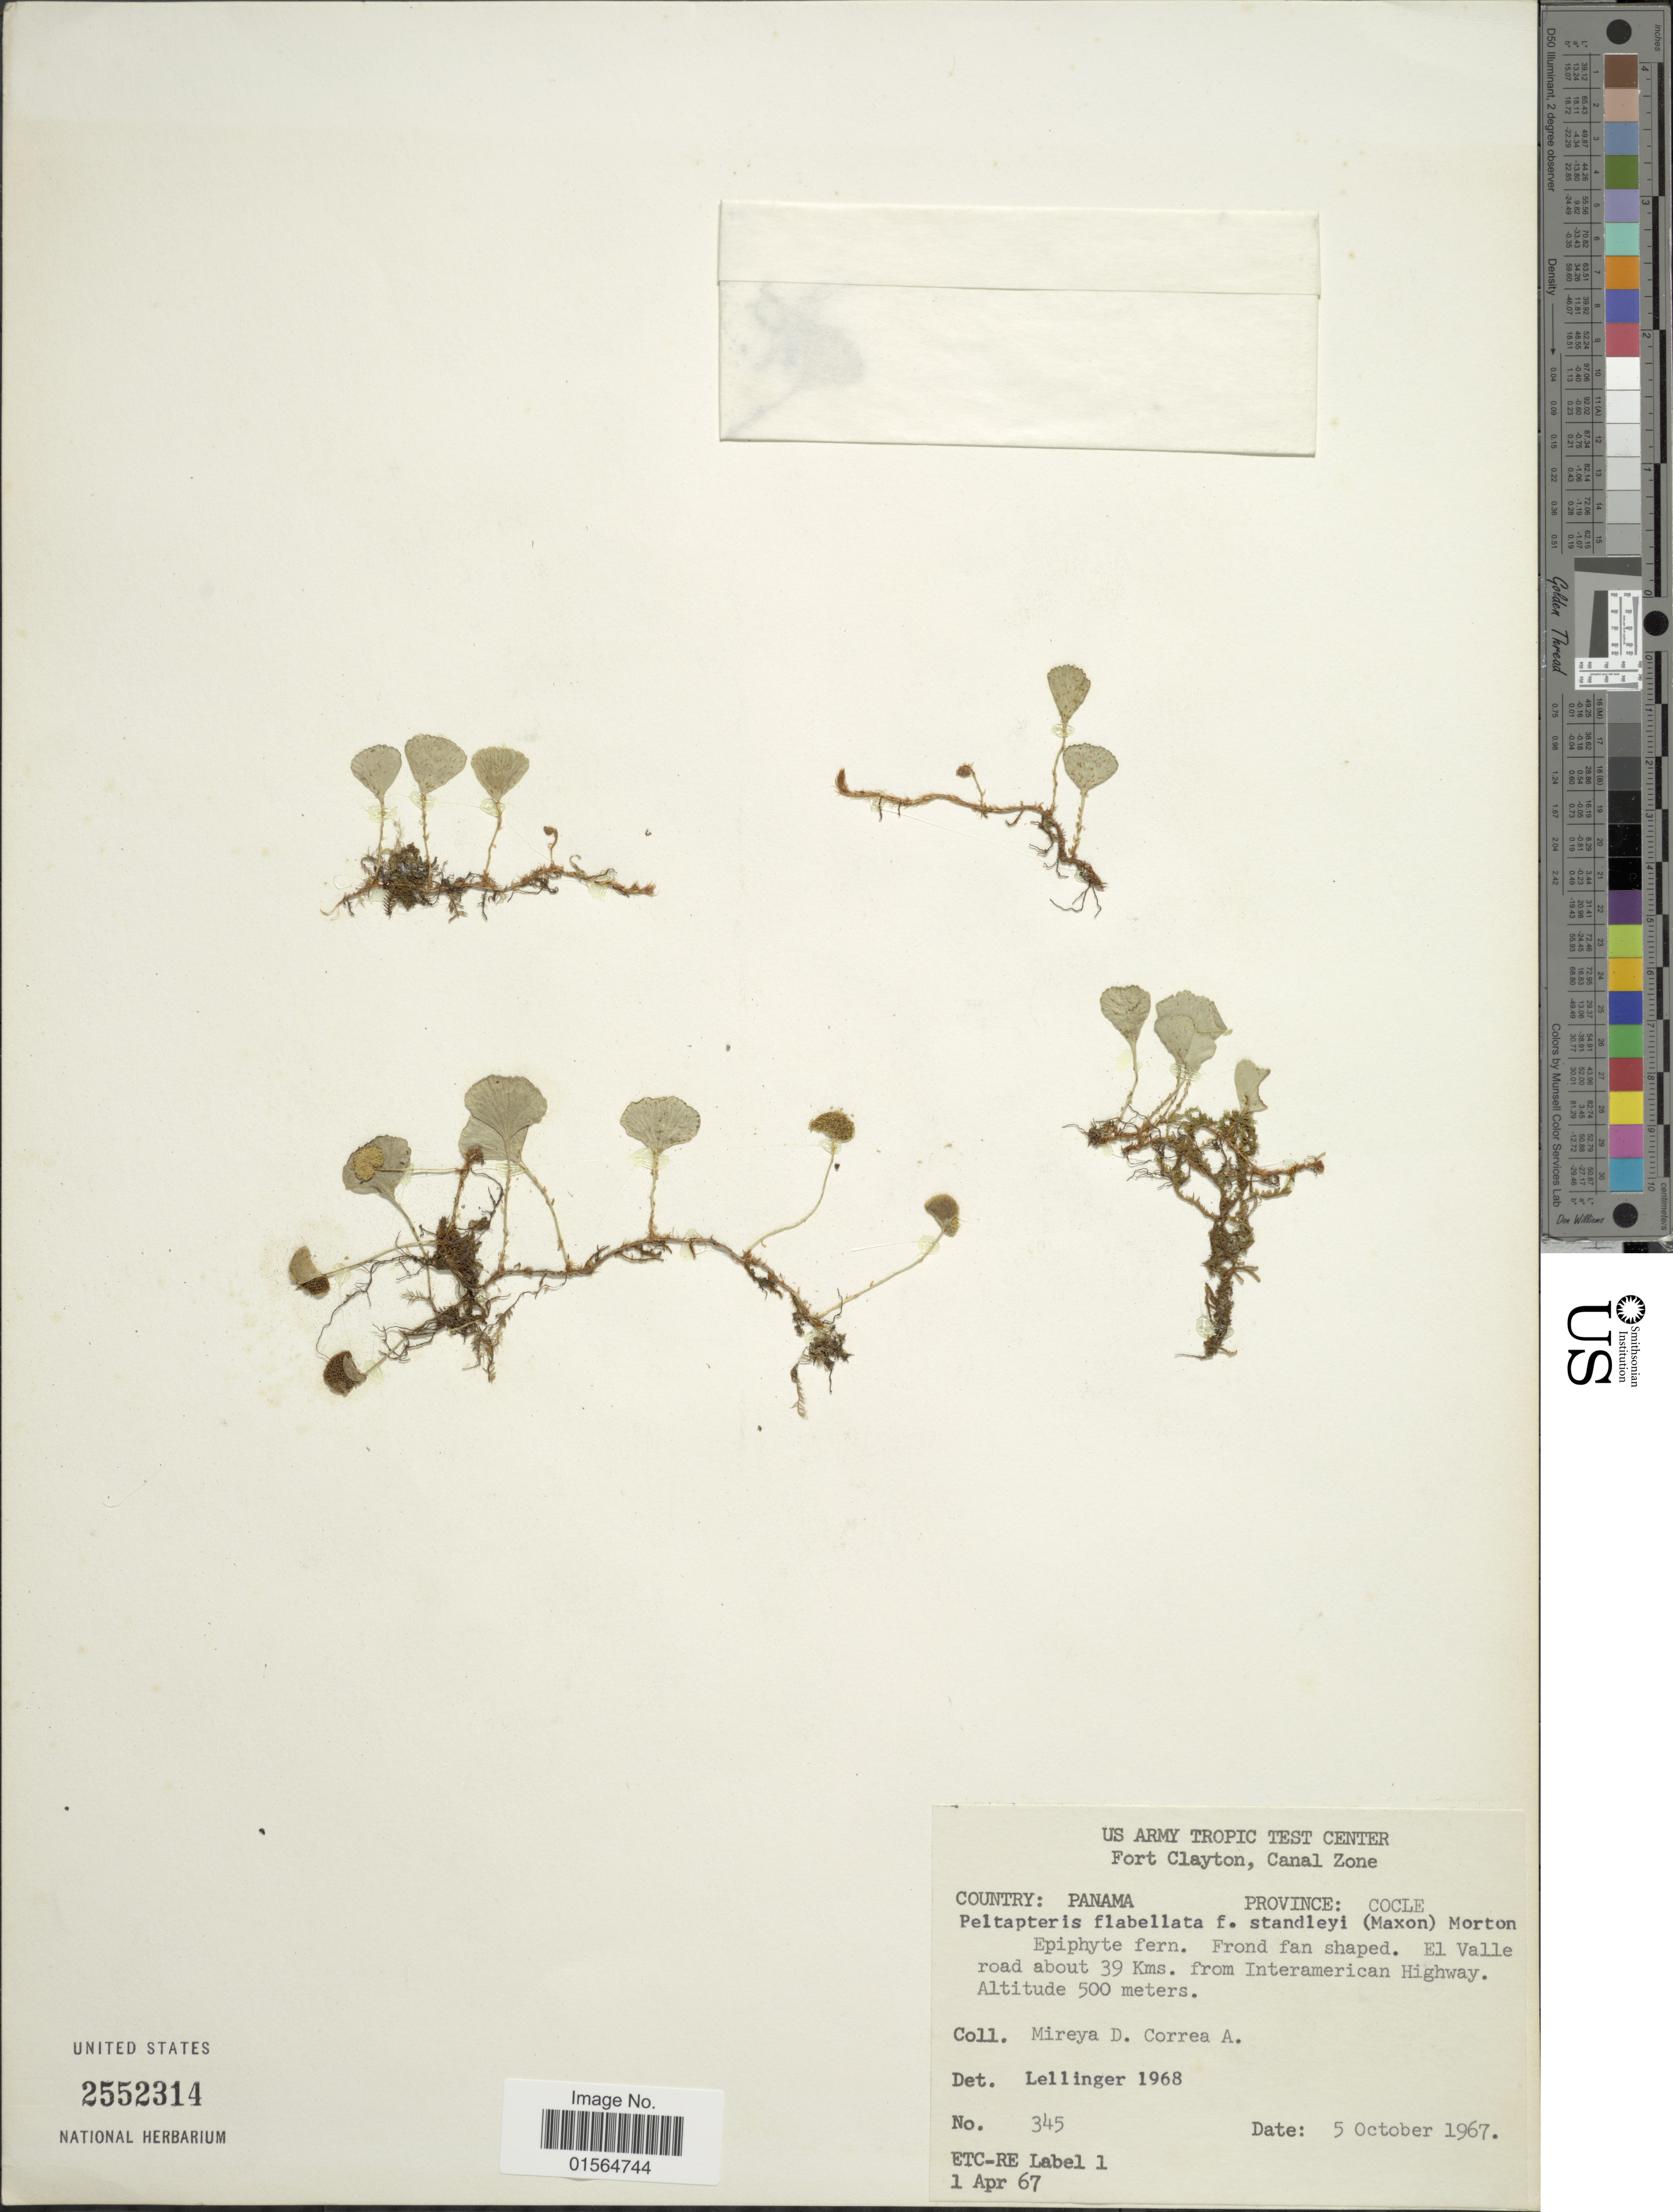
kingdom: Plantae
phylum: Tracheophyta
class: Polypodiopsida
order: Polypodiales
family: Dryopteridaceae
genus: Elaphoglossum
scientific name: Elaphoglossum peltatum f. standleyi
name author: (Maxon) Mickel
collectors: M. D. Corrêa-A.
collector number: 345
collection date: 1967-10-05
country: Panama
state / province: Coclé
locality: Epiphyte fern. Frond fan shaped. El Valle road about 39 kms. From Interamerican Highway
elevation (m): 500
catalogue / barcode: US 2552314